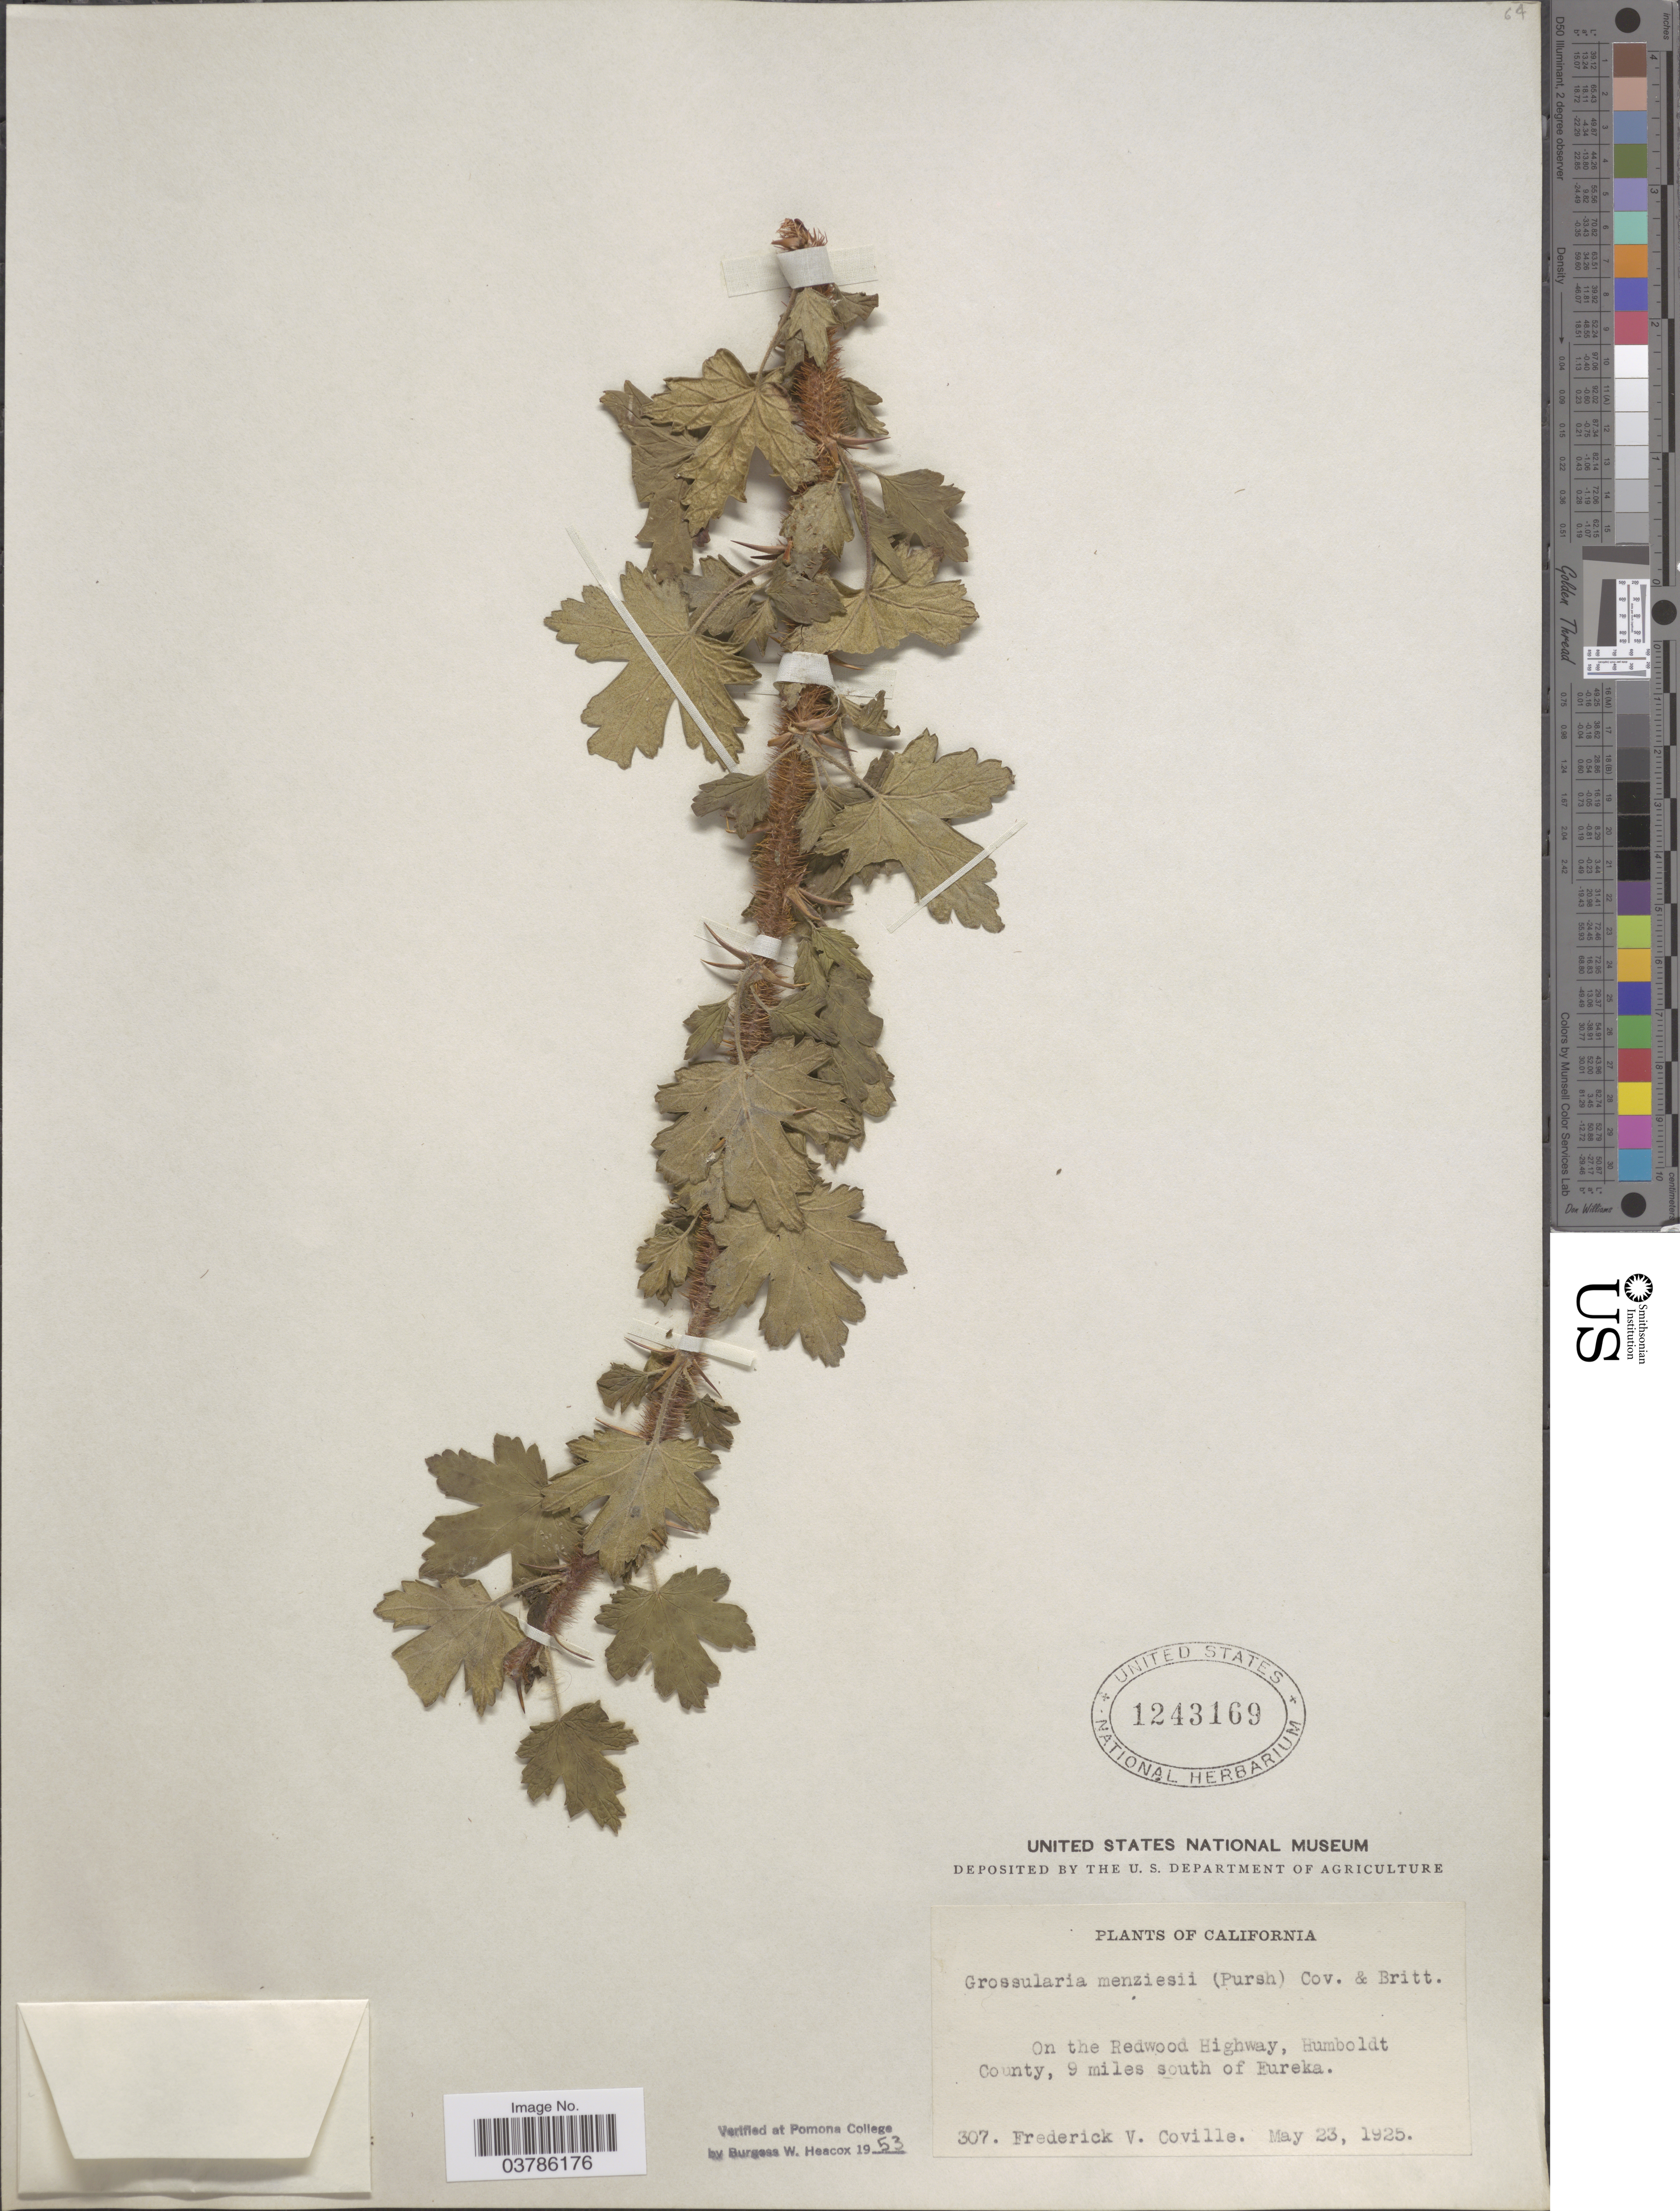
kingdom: Plantae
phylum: Tracheophyta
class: Magnoliopsida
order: Saxifragales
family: Grossulariaceae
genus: Ribes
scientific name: Ribes menziesii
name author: Pursh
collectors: F. V. Coville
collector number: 307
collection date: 1925-05-23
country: United States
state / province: California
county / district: Humboldt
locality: On the Redwood Highway, Humboldt County, 9 miles south of Eureka.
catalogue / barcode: US 1243169